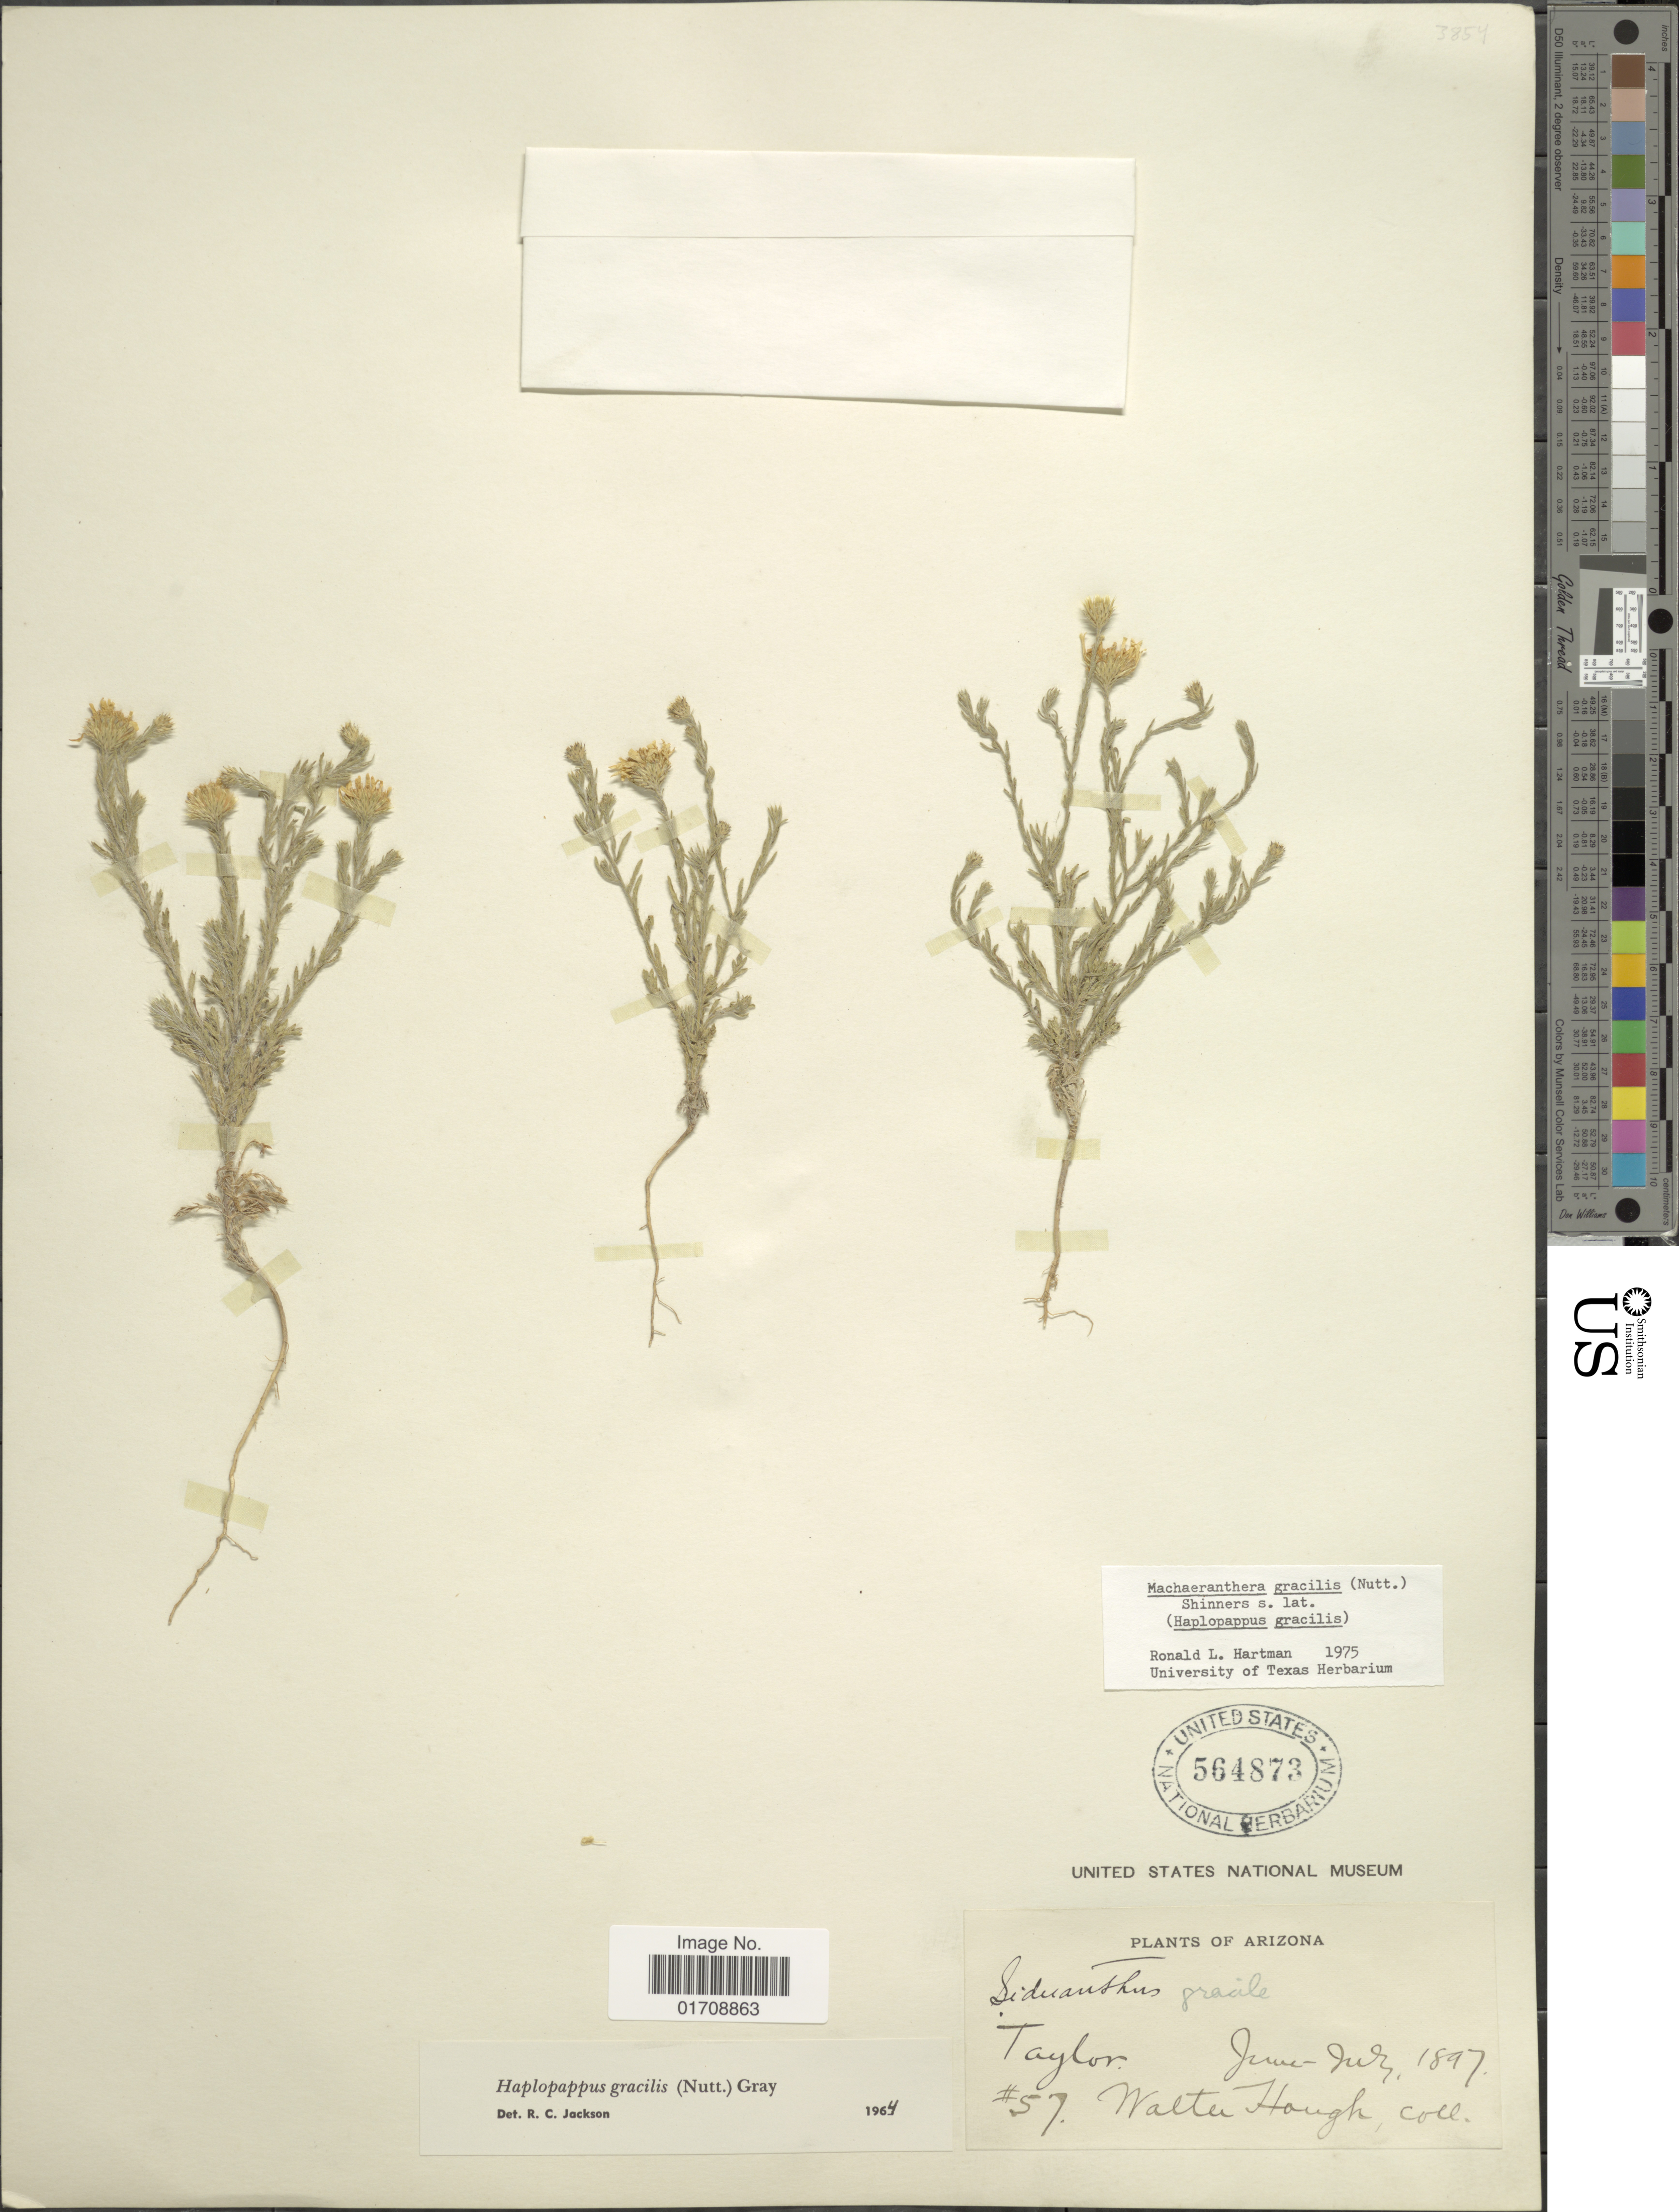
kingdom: Plantae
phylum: Tracheophyta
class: Magnoliopsida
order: Asterales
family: Asteraceae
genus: Machaeranthera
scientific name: Machaeranthera gracilis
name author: (Nutt.) Shinners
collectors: W. Hough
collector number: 57*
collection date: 1897-06/1897-07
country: United States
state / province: Arizona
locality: Taylor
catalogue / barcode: US 564873